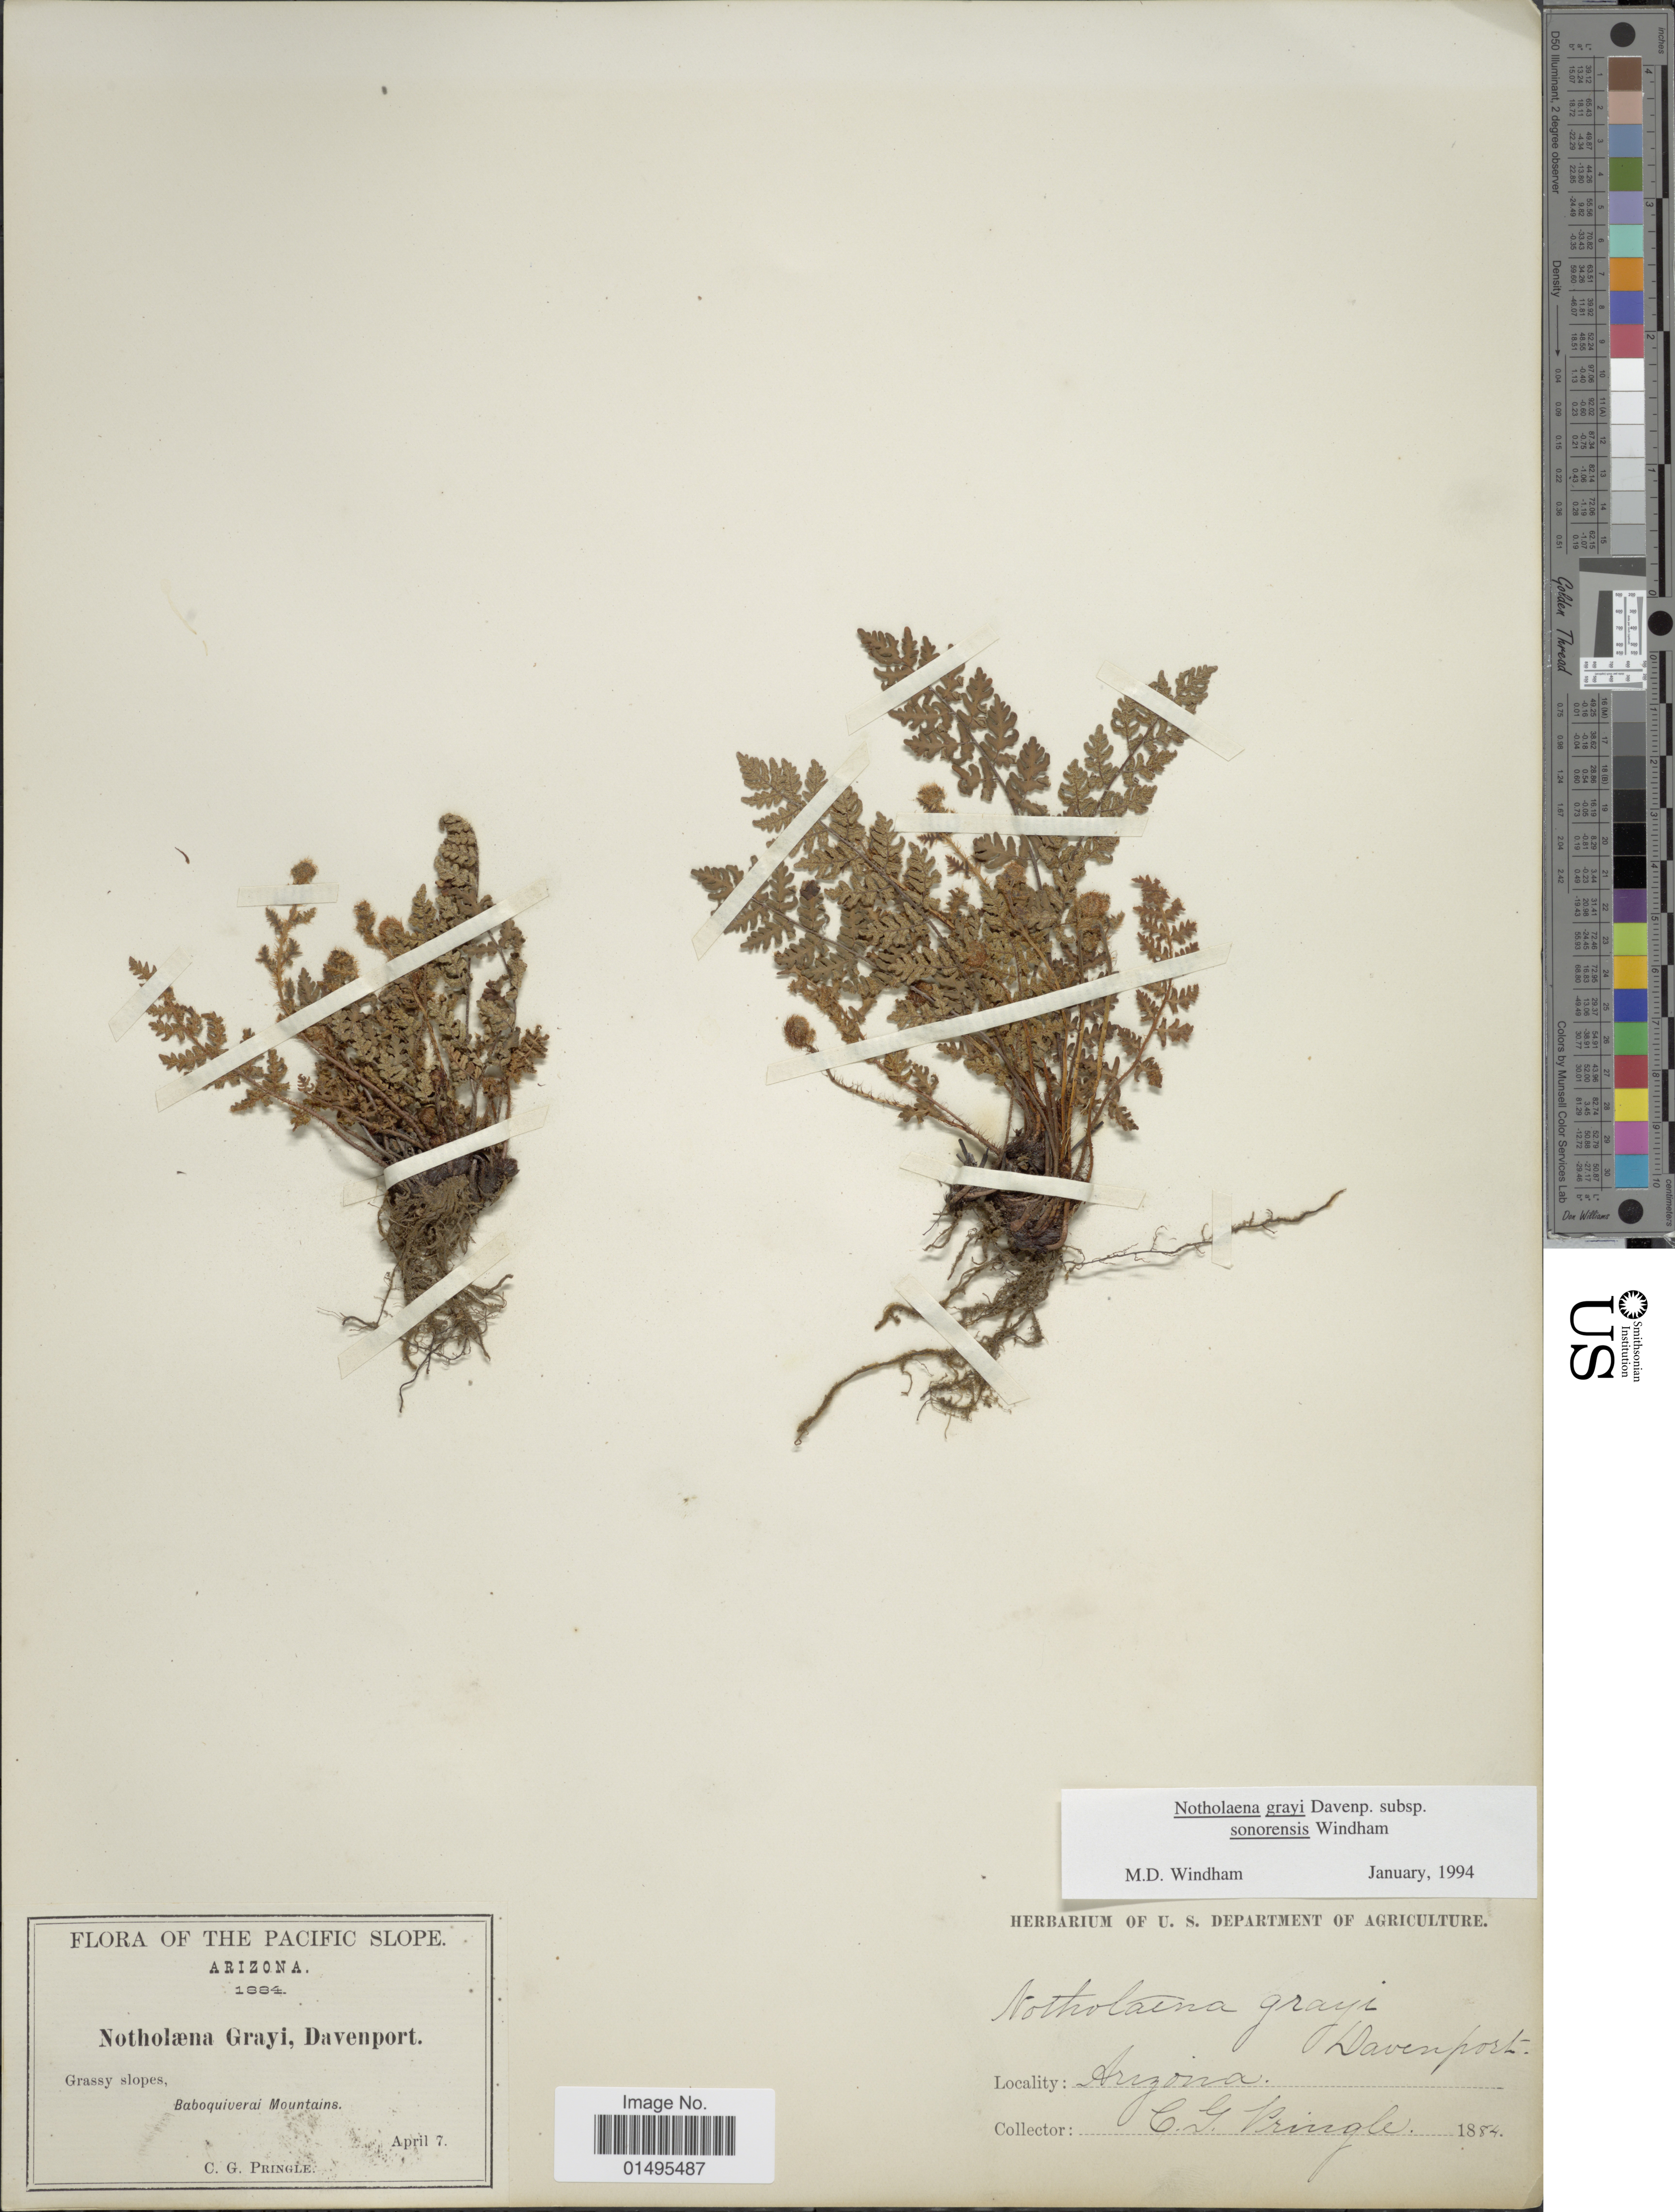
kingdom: Plantae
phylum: Tracheophyta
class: Polypodiopsida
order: Polypodiales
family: Pteridaceae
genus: Notholaena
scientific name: Notholaena grayi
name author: Davenp.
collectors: C. G. Pringle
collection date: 1884-04-07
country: United States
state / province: Arizona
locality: Baboquiverai Mountains